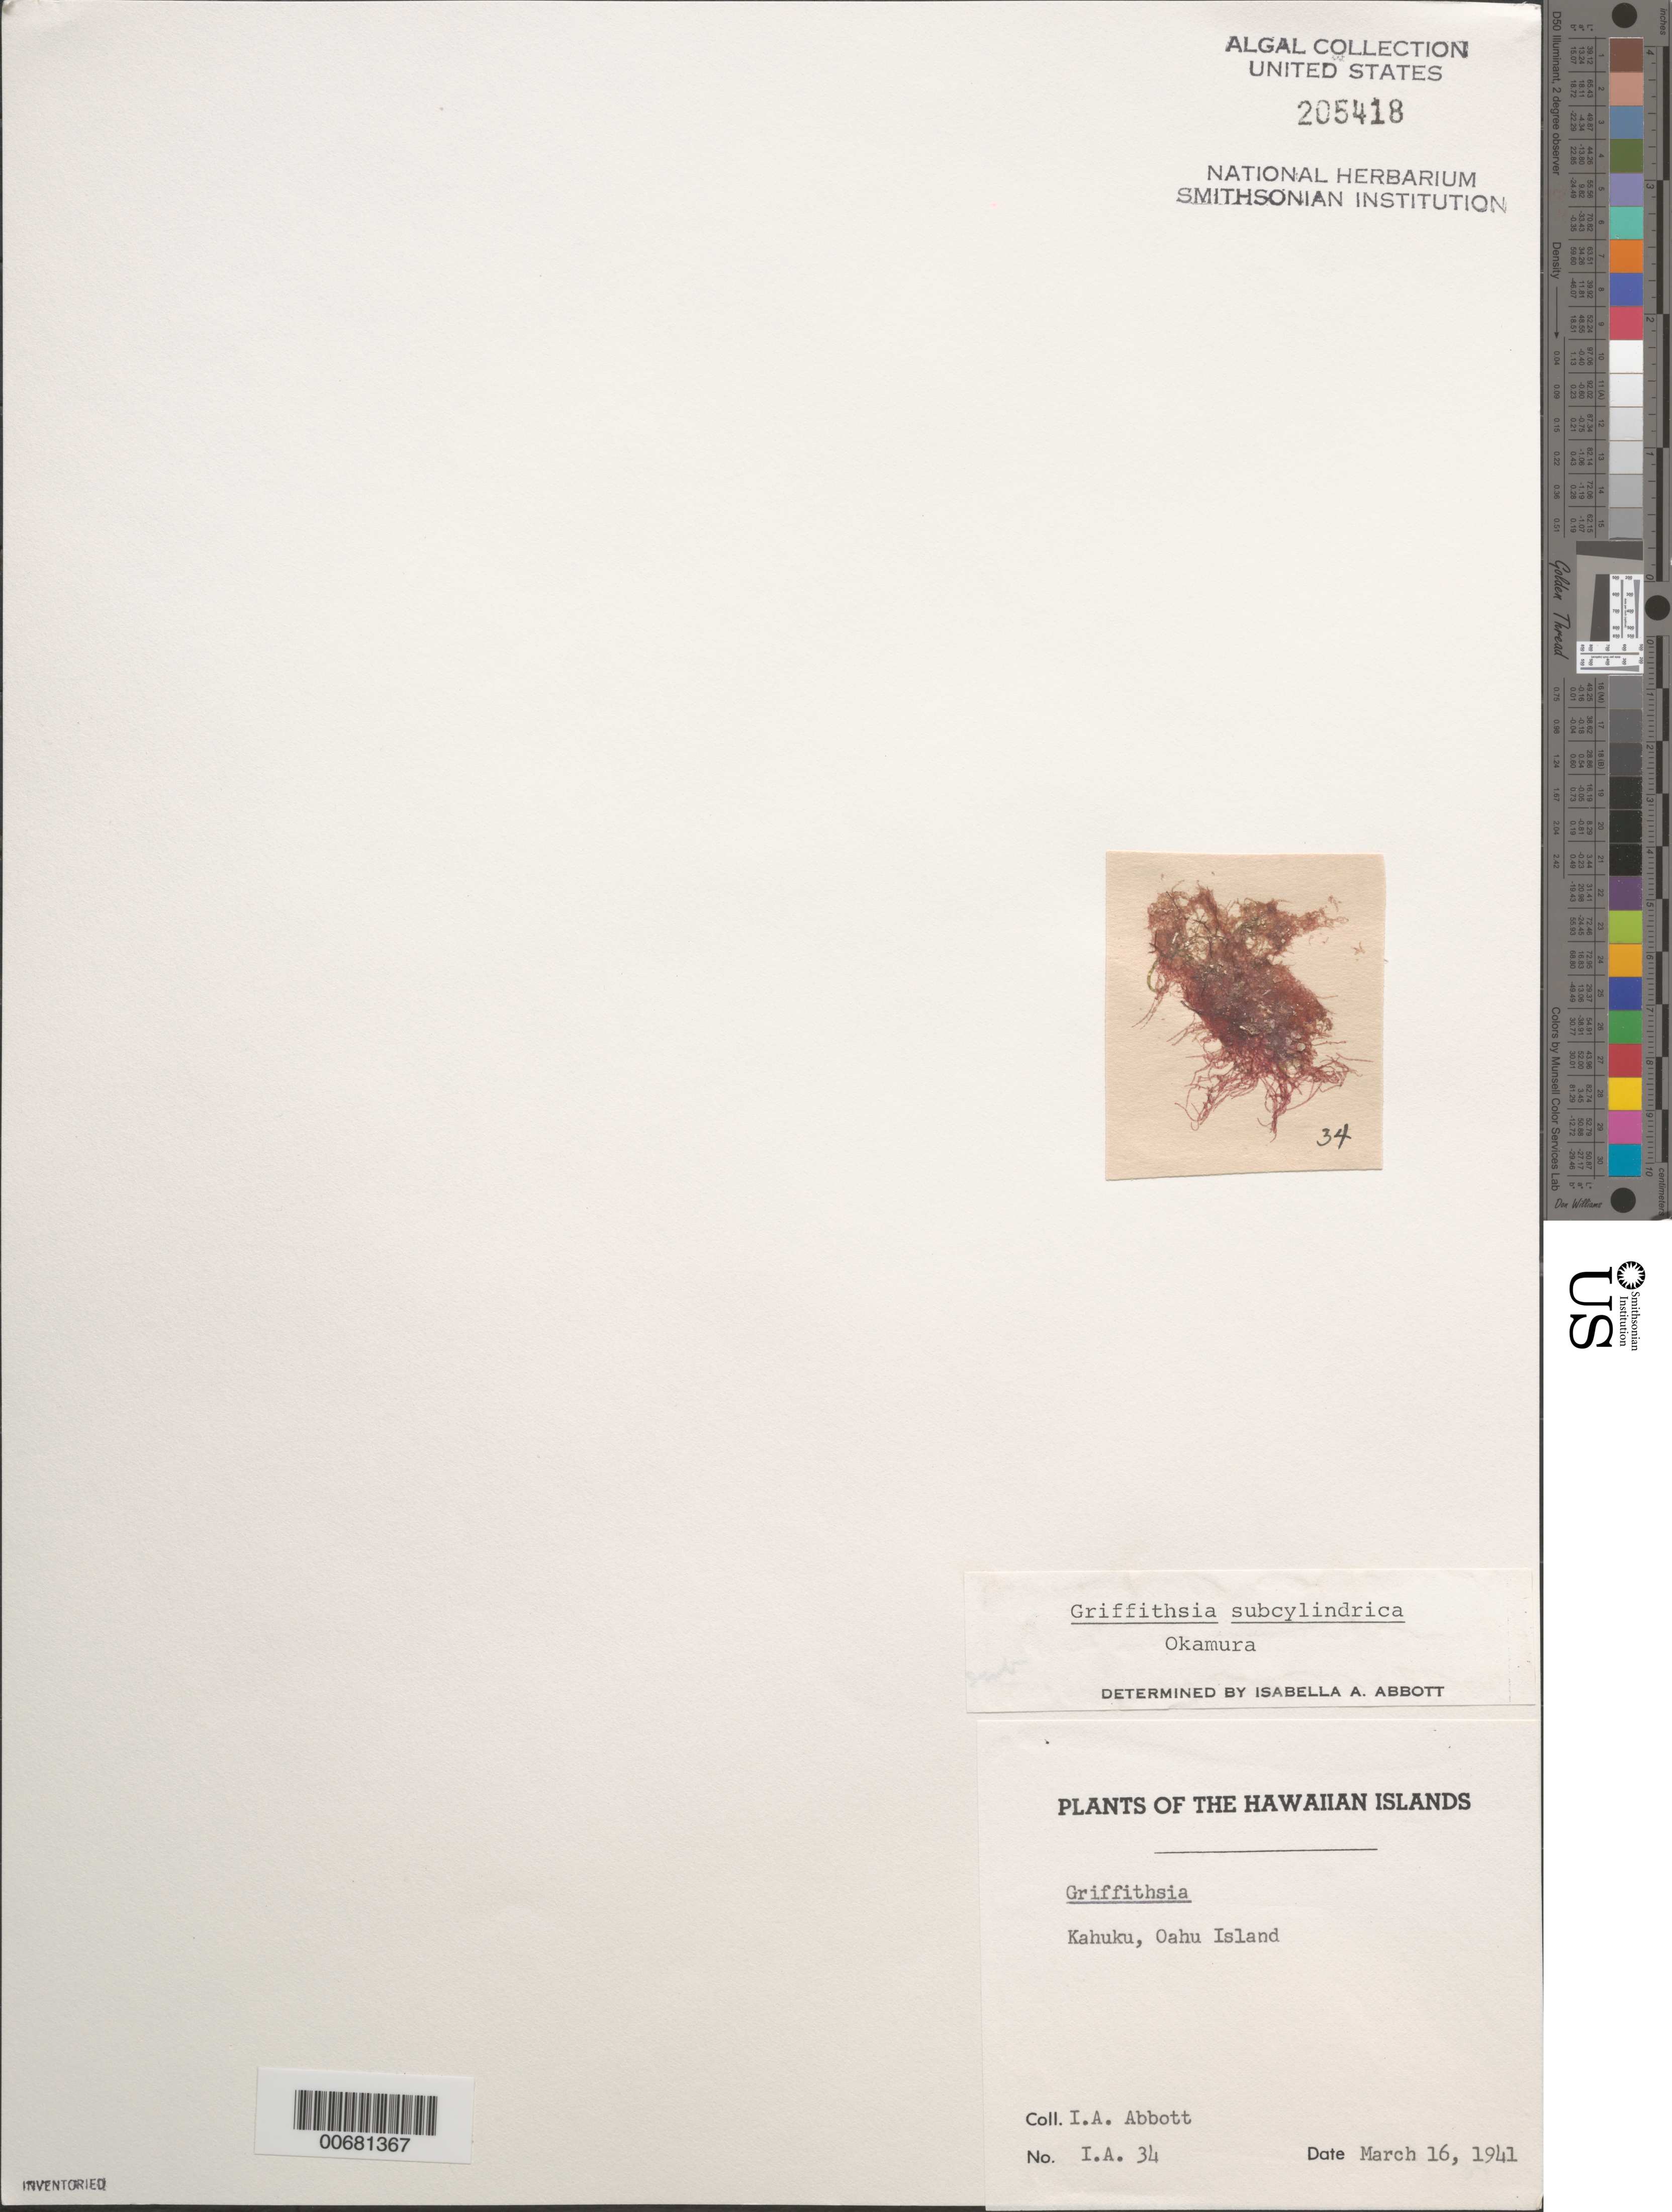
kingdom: Plantae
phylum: Rhodophyta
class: Florideophyceae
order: Ceramiales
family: Wrangeliaceae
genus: Griffithsia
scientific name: Griffithsia subcylindrica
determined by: Abbott, Isabella A.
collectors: I. A. Abbott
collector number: IAA 34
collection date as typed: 16 Mar 1941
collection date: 1941-03-16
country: United States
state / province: Hawaii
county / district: Honolulu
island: Oahu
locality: Kahuku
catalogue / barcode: US 205418